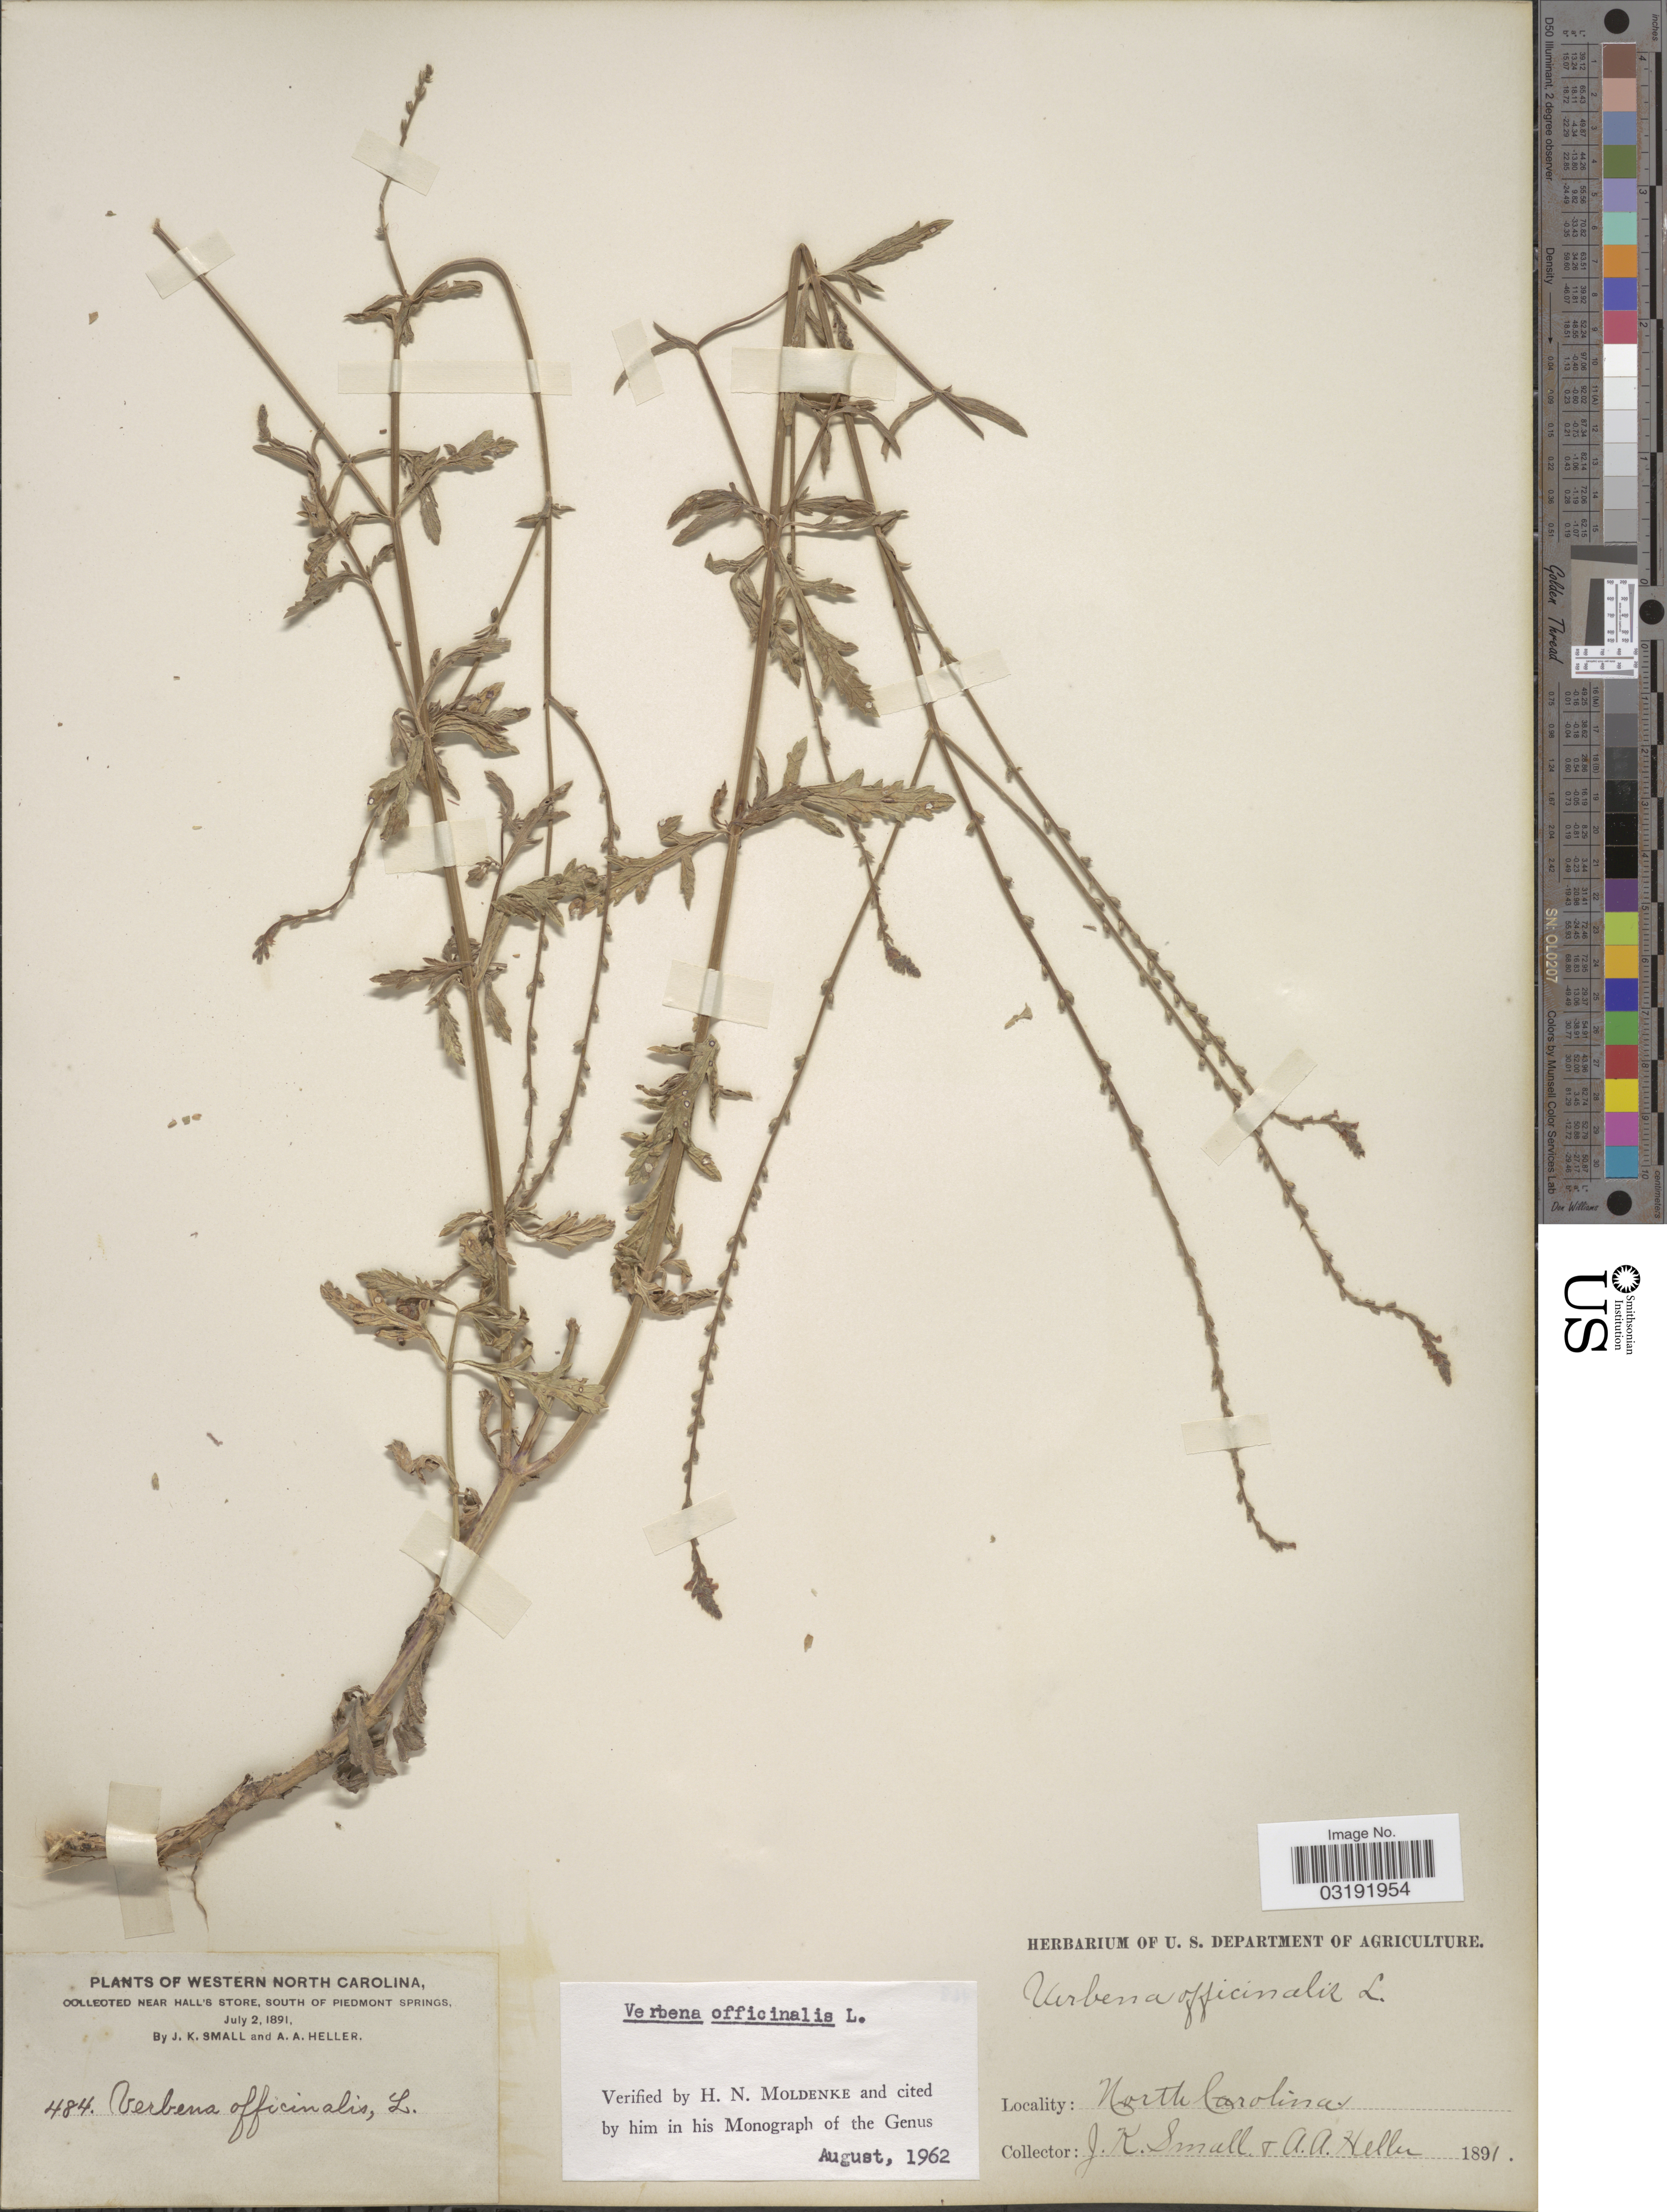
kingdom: Plantae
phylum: Tracheophyta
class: Magnoliopsida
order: Lamiales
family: Verbenaceae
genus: Verbena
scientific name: Verbena officinalis subsp. officinalis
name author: L.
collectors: J. K. Small & A. A. Heller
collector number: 484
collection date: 1891-07-02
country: United States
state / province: North Carolina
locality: Western North Carolina, Near Hall's Store, South of Piedmont Springs.